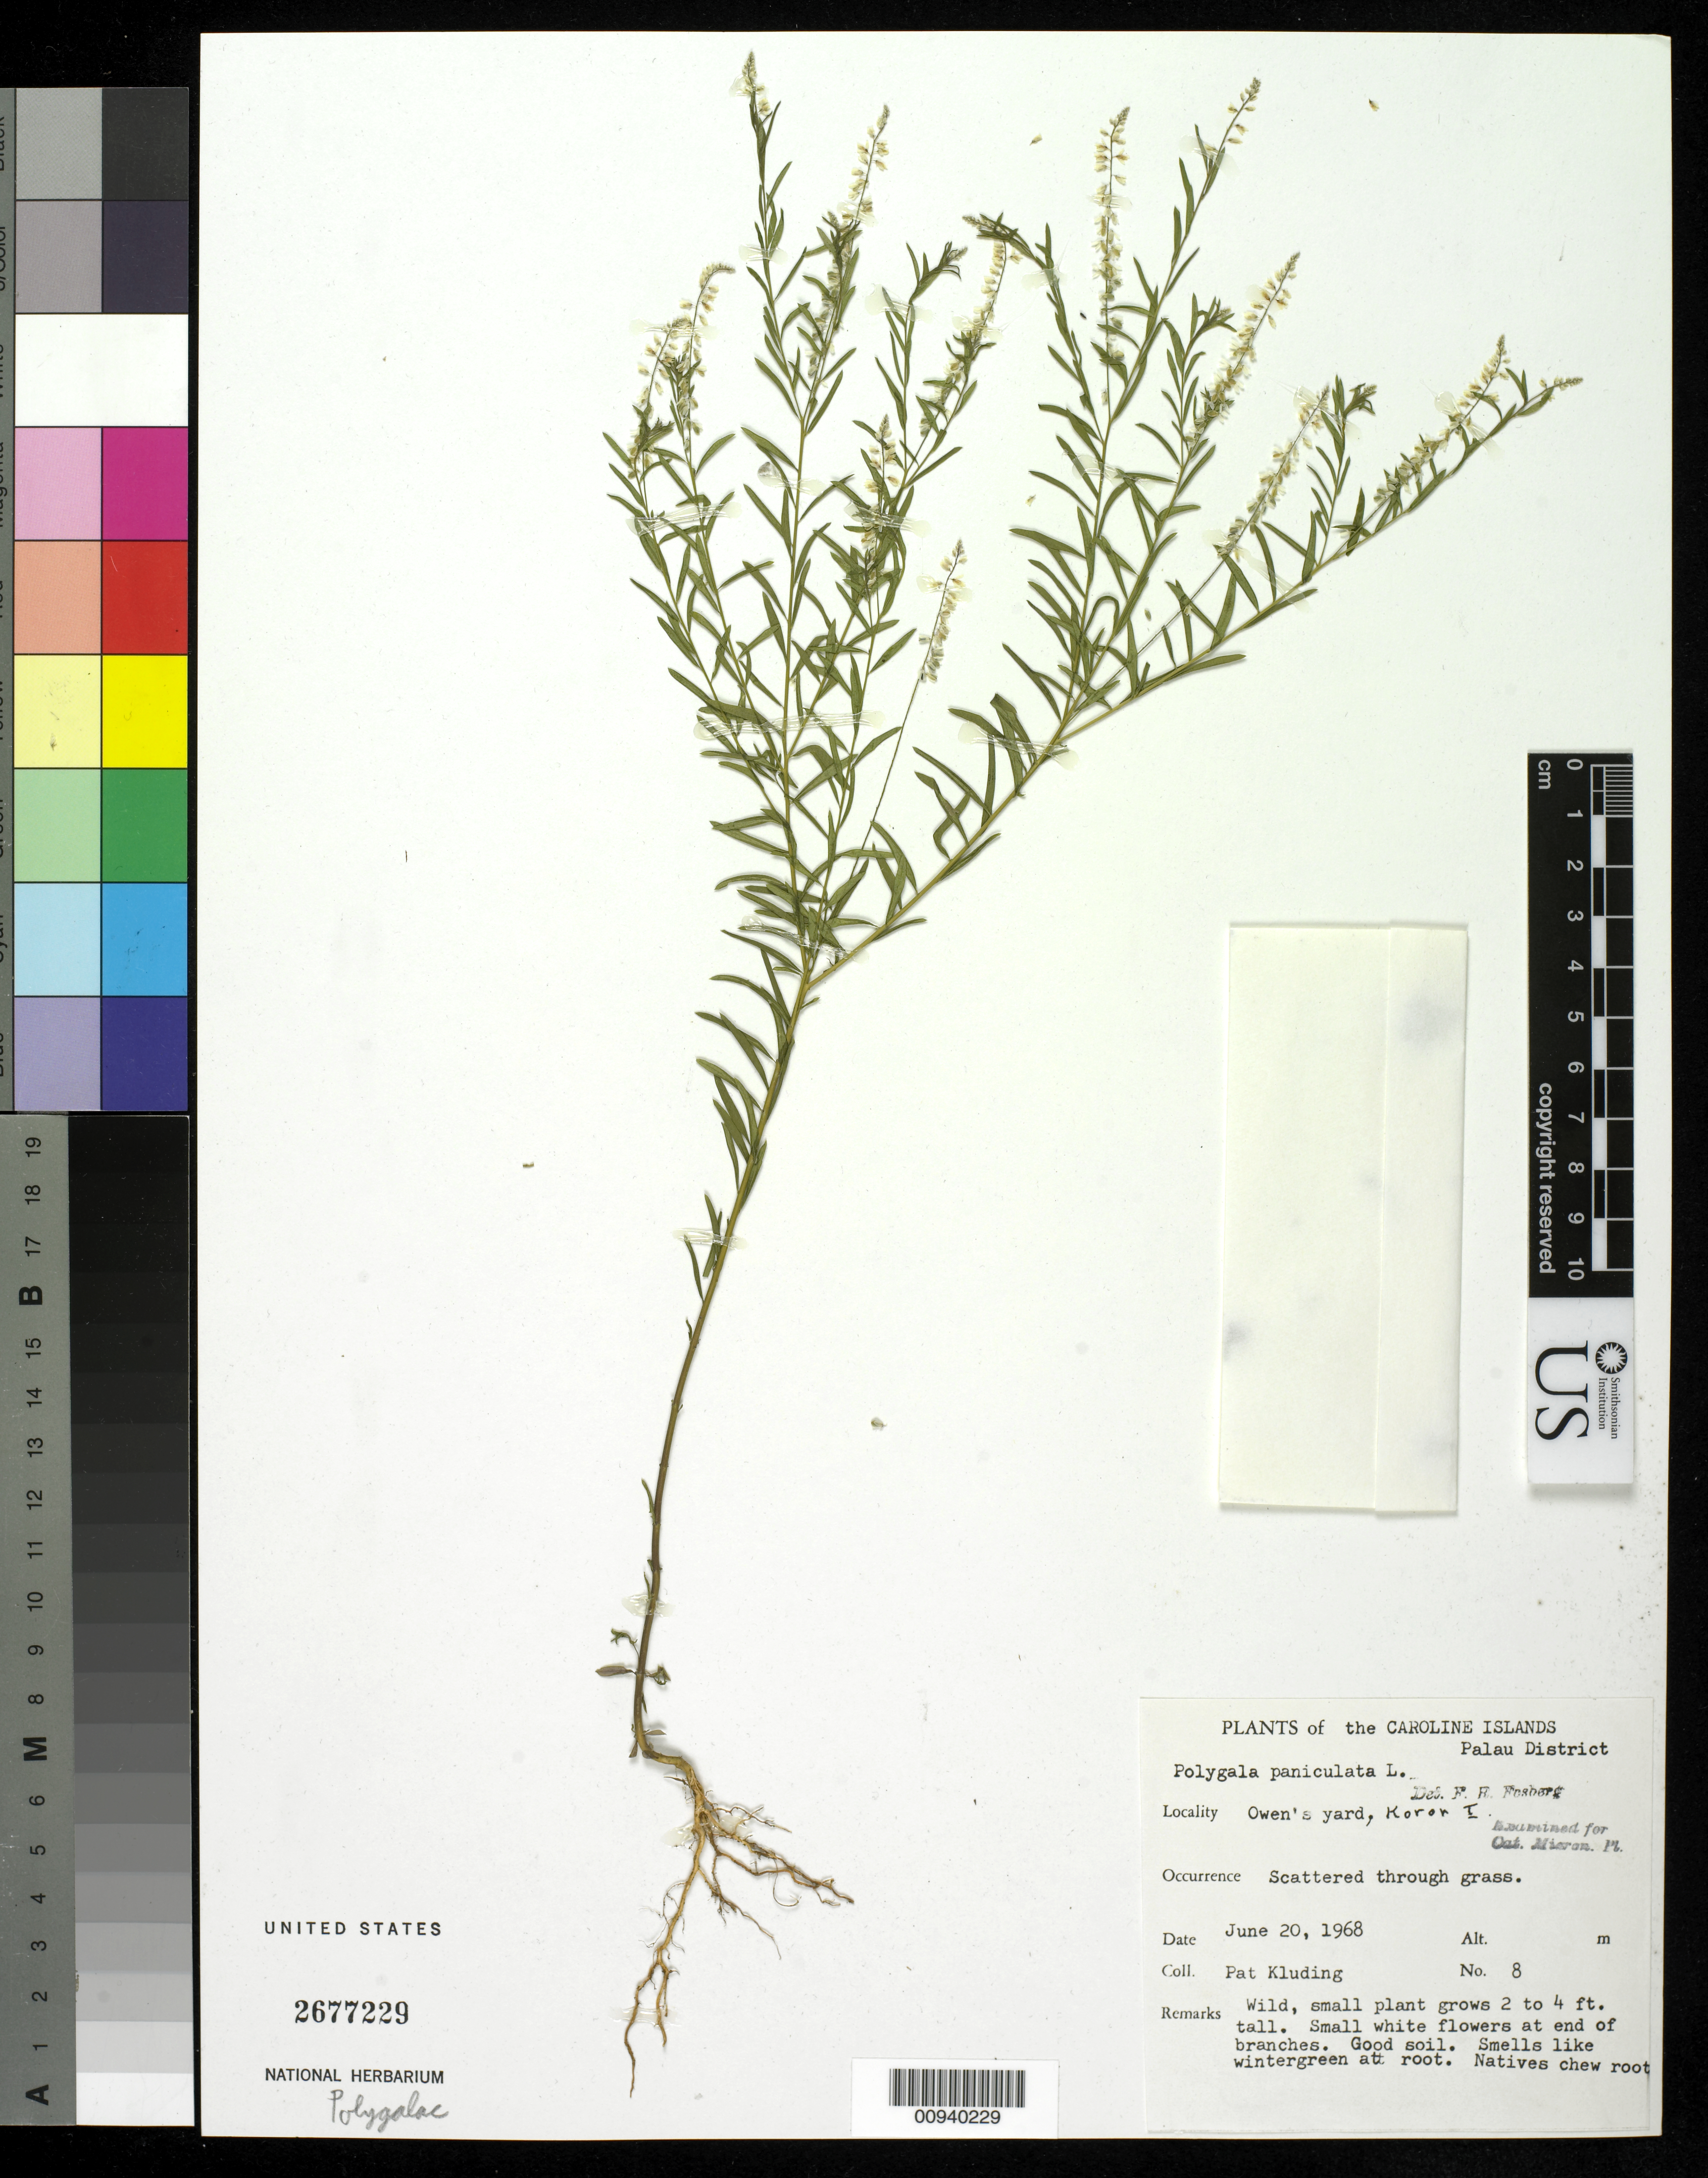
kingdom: Plantae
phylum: Tracheophyta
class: Magnoliopsida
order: Fabales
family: Polygalaceae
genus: Polygala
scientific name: Polygala paniculata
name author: L.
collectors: P. Kluding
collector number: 8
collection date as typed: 20 Jun 1968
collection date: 1968-06-20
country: Palau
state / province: Koror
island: Oreor (Koror)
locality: Owen's yard.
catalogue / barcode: US 2677229